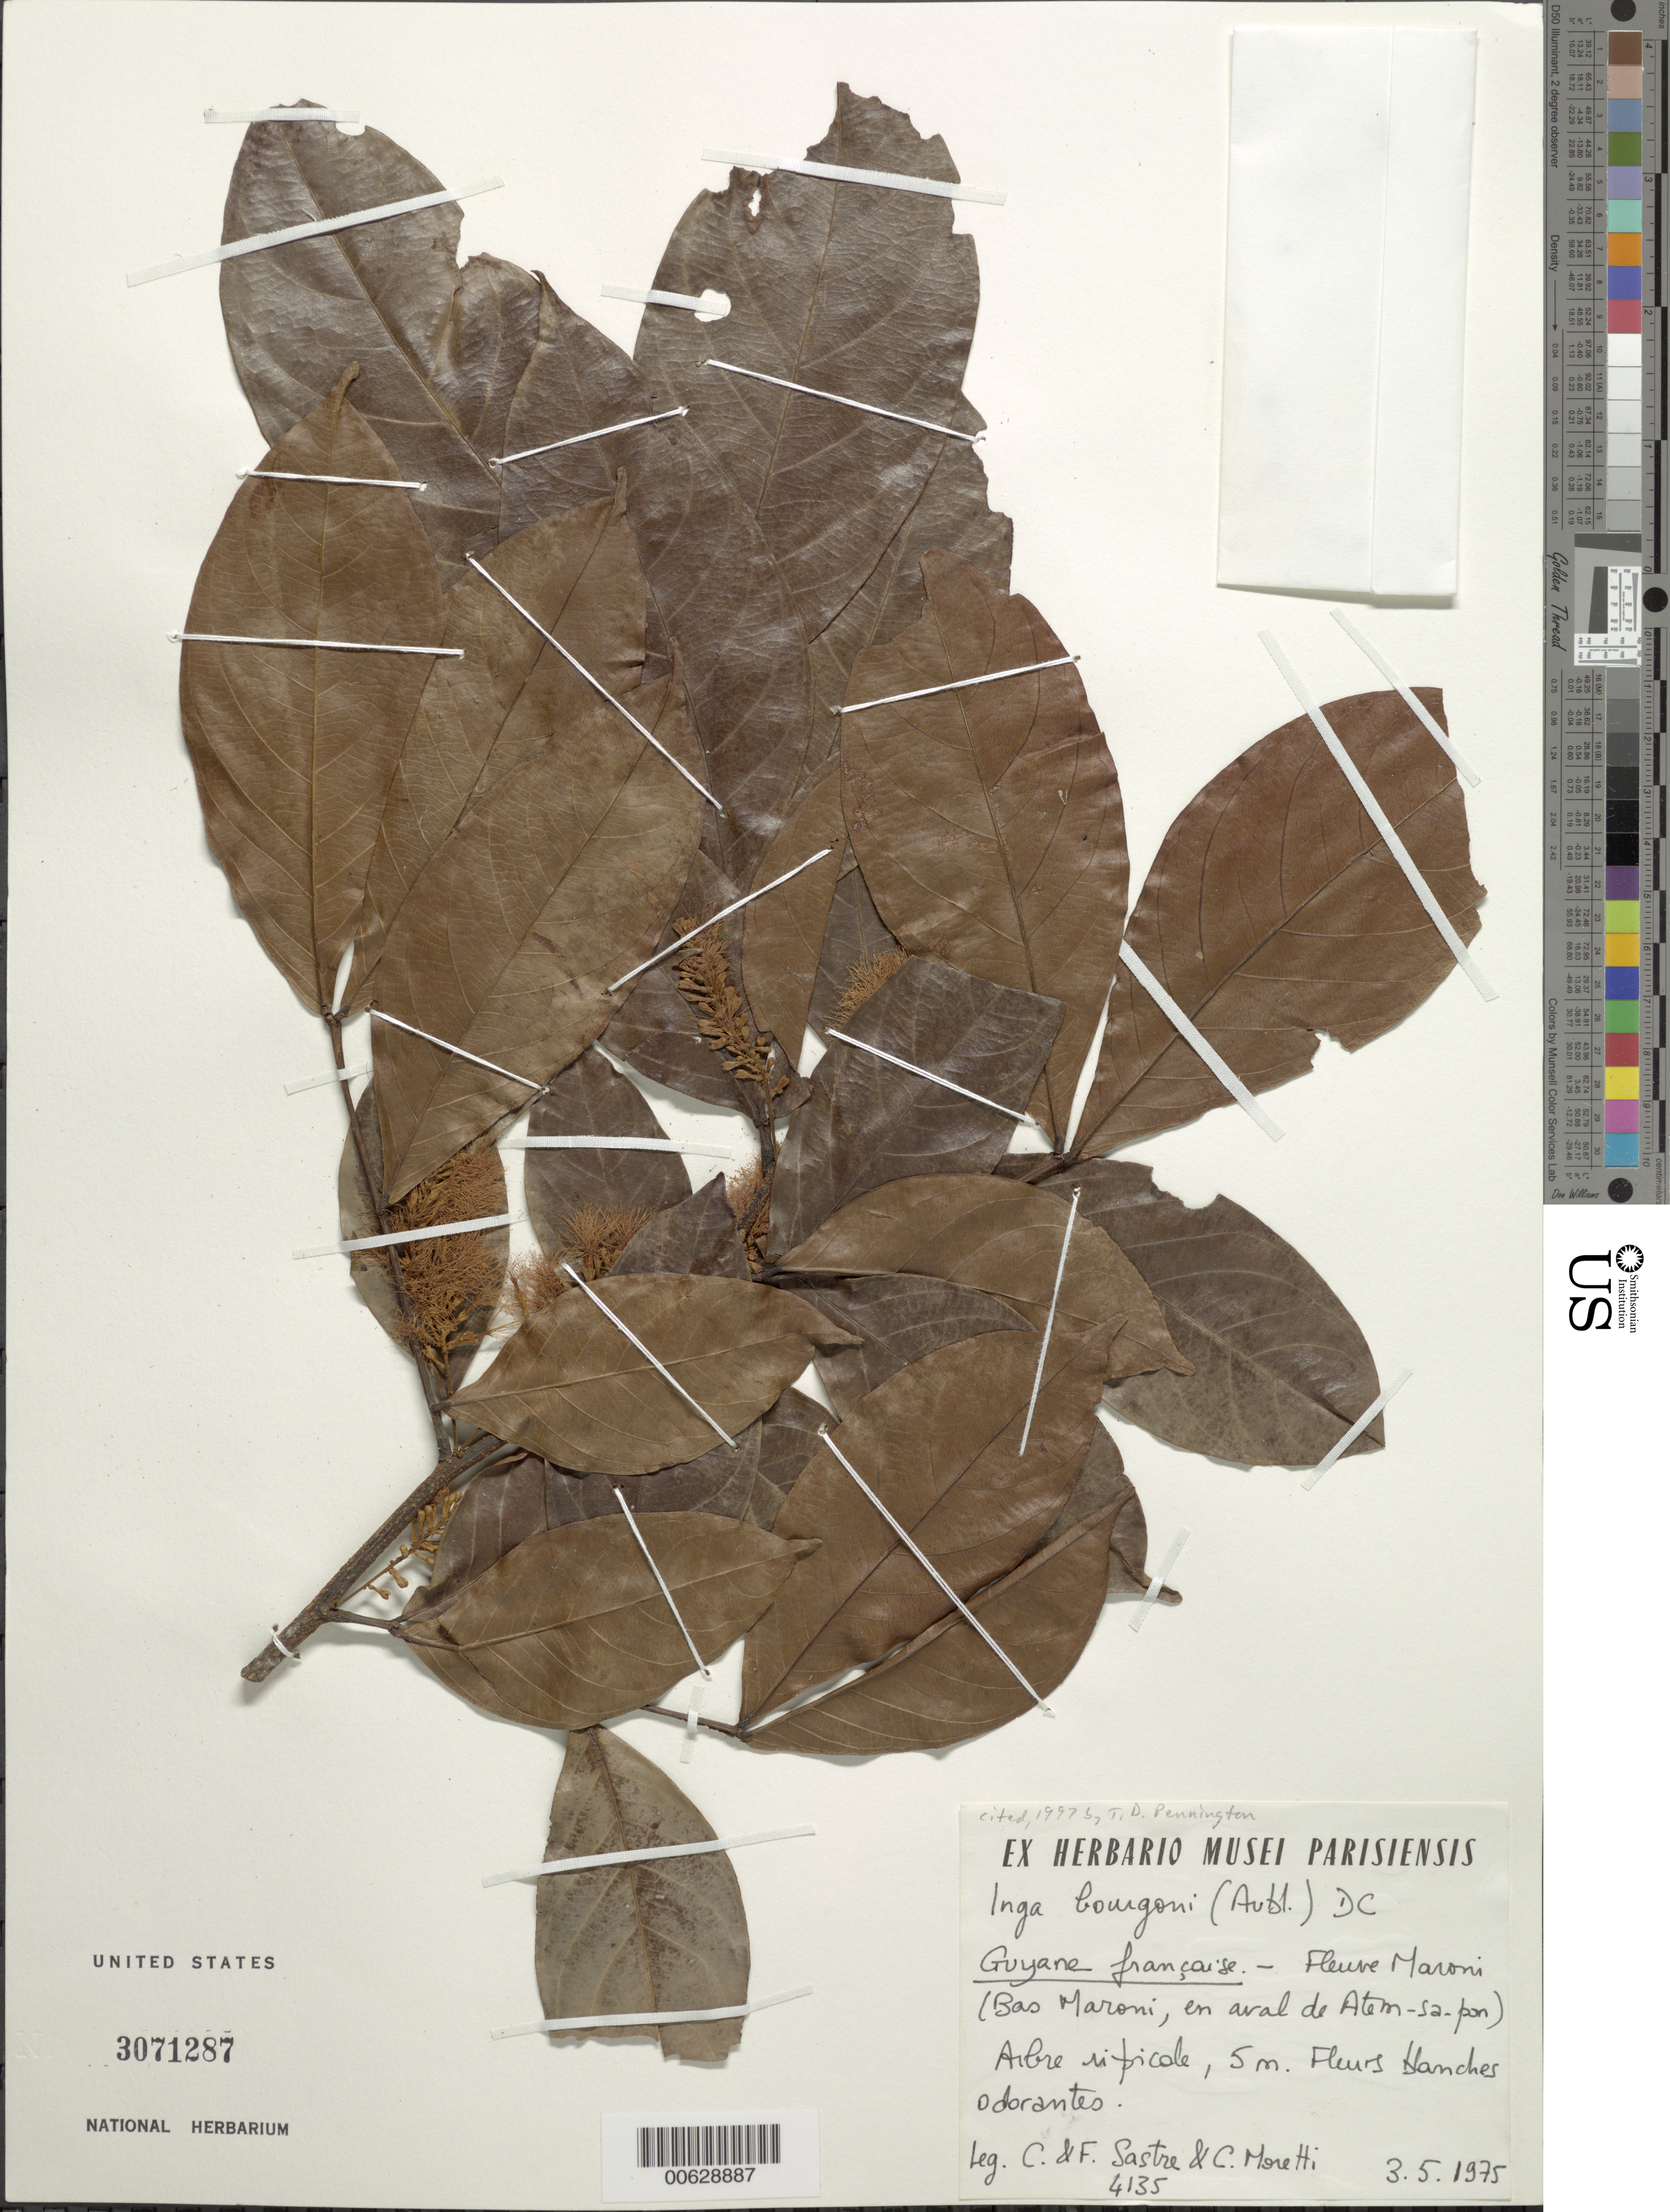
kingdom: Plantae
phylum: Tracheophyta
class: Magnoliopsida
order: Fabales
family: Fabaceae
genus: Inga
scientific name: Inga bourgoni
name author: (Aubl.) DC.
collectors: C. H. L. Sastre, F. Sastre & C. Moretti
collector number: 4135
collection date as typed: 3-May-75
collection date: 1975-05-03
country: French Guiana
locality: Maroni R., en aval de Atem-Sa-Pon, Bas Maroni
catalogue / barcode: US 3071287